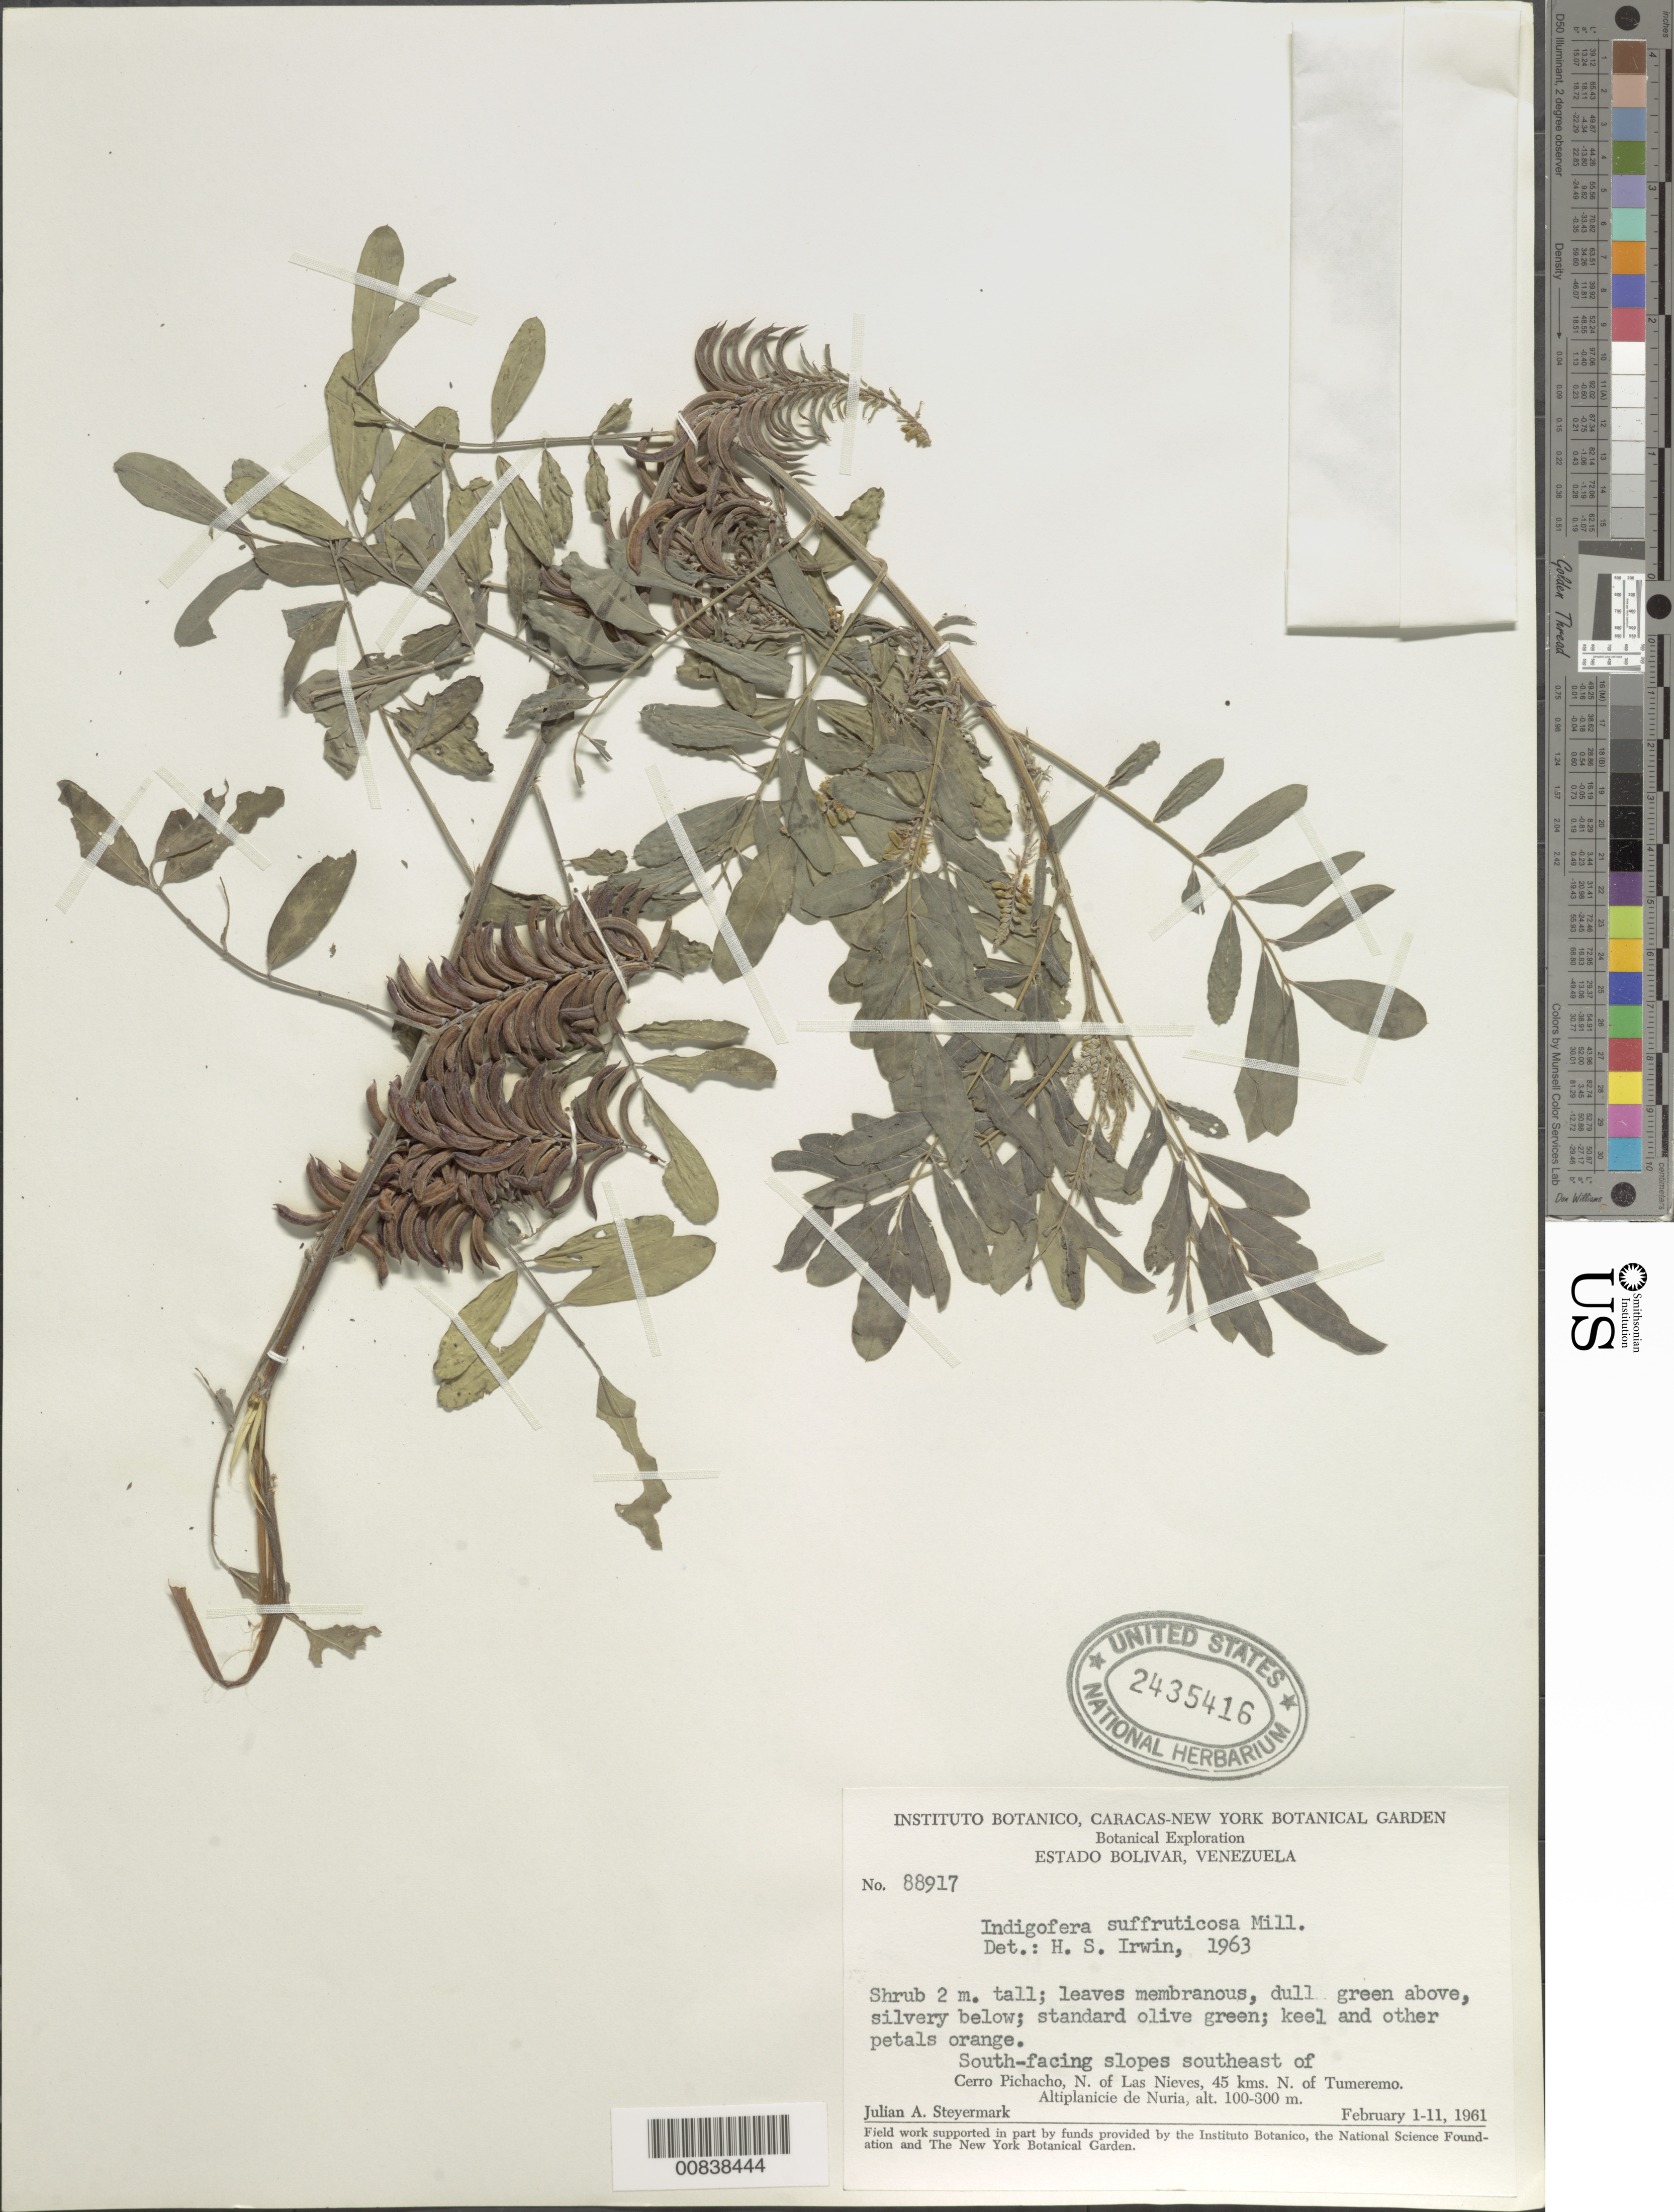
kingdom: Plantae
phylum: Tracheophyta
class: Magnoliopsida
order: Fabales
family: Fabaceae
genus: Indigofera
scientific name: Indigofera suffruticosa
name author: Mill.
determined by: Irwin, Howard S.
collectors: J. Steyermark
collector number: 88917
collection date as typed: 1-Feb-61 to 11-Feb-61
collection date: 1961-02-01/1961-02-11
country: Venezuela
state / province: Bolívar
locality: Cerro El Picacho, SE of; N of Las Nieves, 45 km N of Tumeremo, Altiplanicie de Nuria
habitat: South-facing slopes SE of cerro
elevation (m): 100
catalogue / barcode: US 2435416